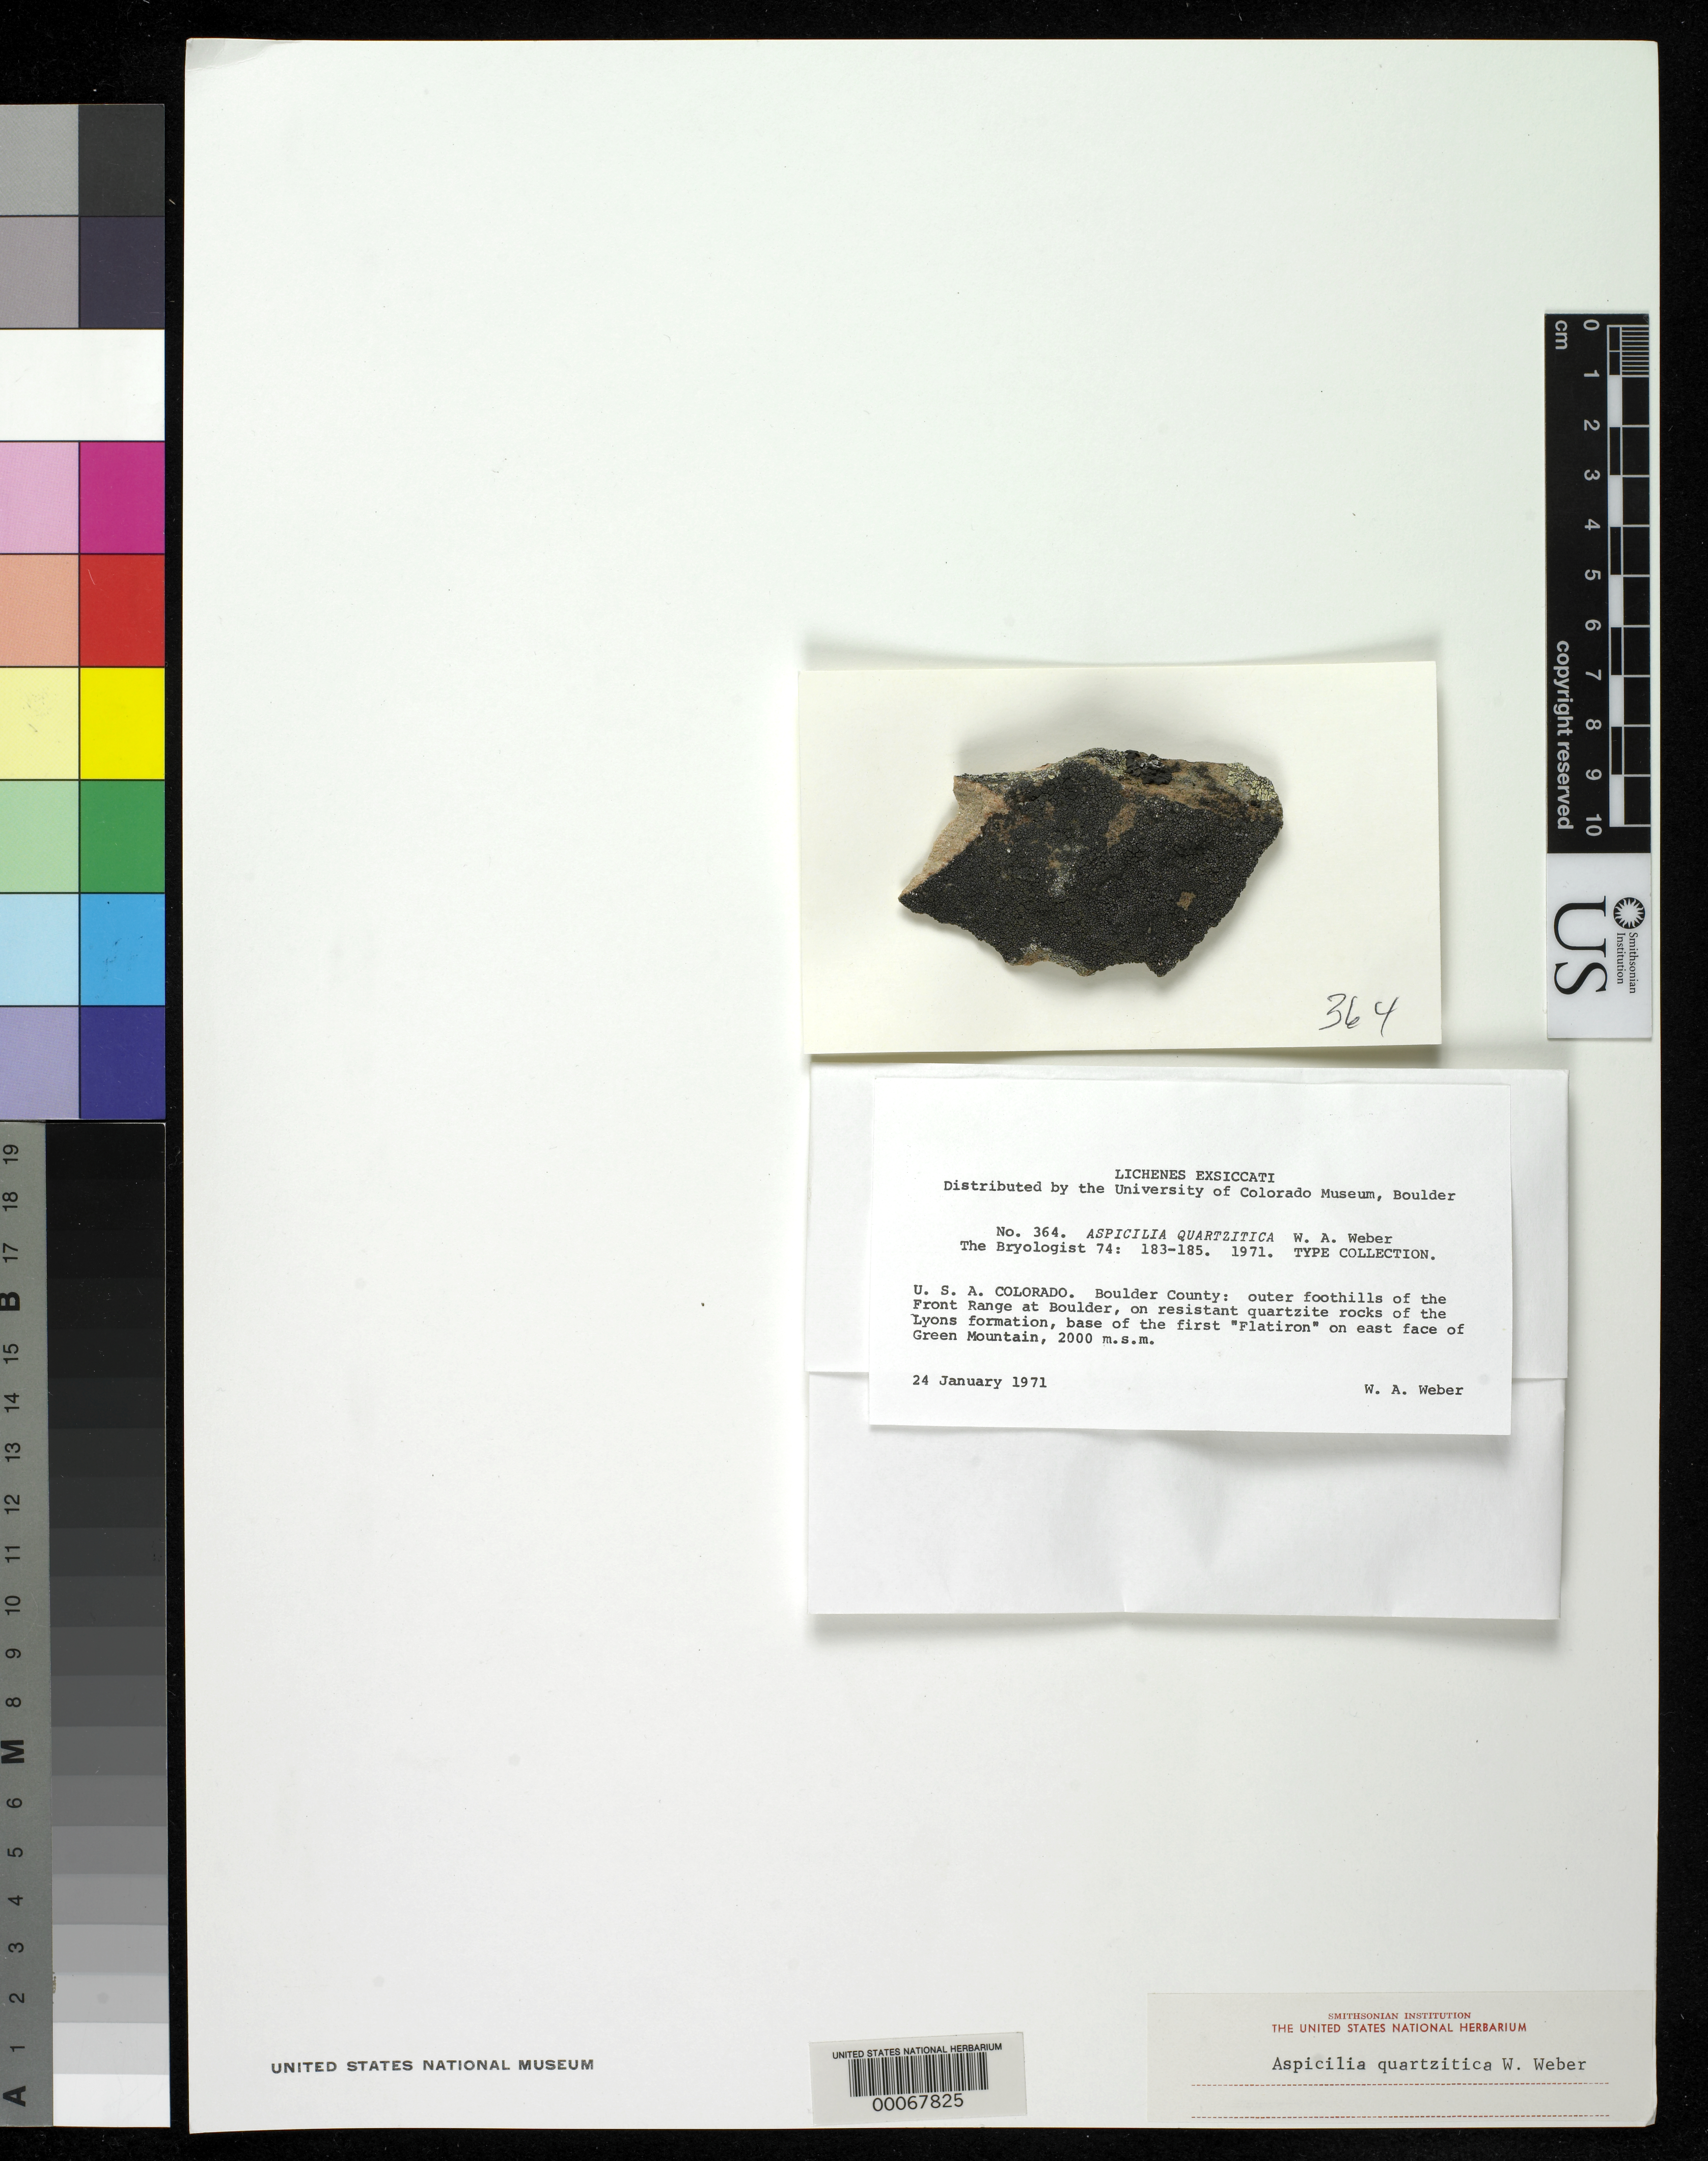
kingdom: Fungi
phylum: Ascomycota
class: Lecanoromycetes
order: Pertusariales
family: Megasporaceae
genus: Aspicilia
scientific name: Aspicilia quartzitica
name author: W.A. Weber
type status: Isotype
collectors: W. A. Weber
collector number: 364 Lich. Exs. Colo.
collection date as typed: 24 Jan 1971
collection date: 1971-01-24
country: United States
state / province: Colorado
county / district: Boulder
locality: Outer foothills of the Front Range at Boulder, E face of Green Mt.